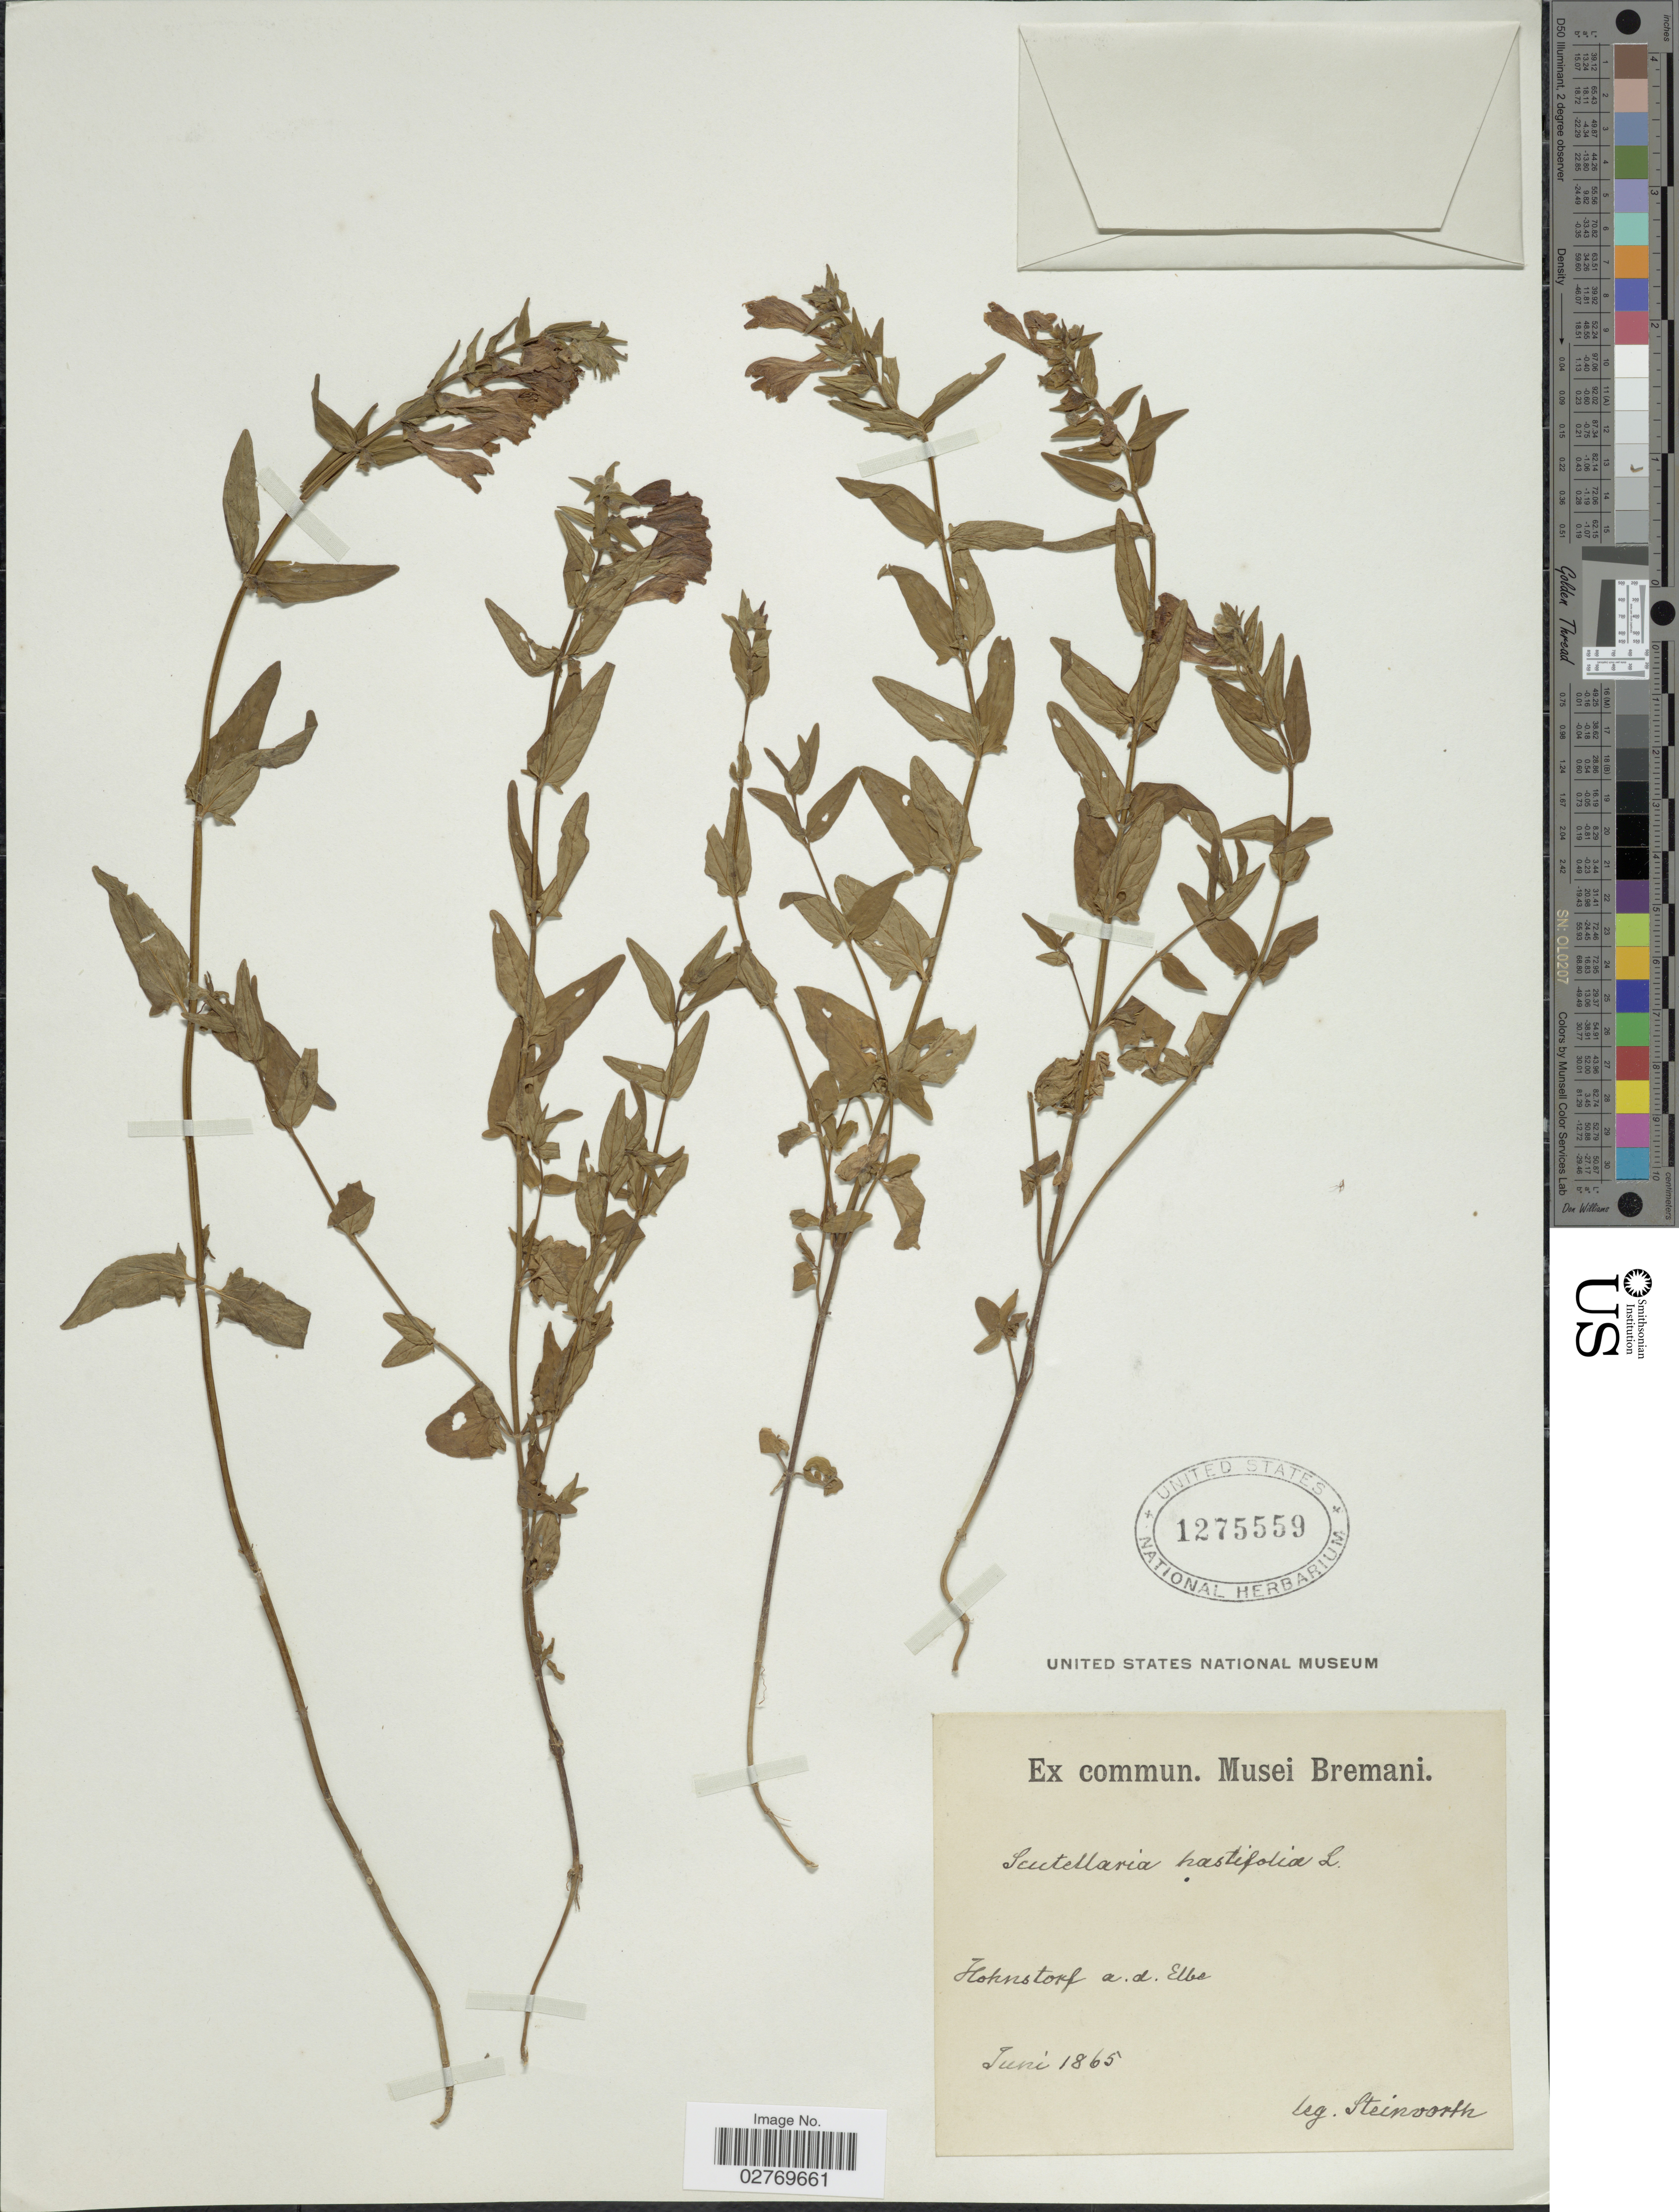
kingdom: Plantae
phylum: Tracheophyta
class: Magnoliopsida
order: Lamiales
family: Lamiaceae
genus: Scutellaria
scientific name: Scutellaria hastifolia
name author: L.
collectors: Steinvorth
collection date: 1865-06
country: Germany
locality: Hohnstorf a.d. Elba.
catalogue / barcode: US 1275559